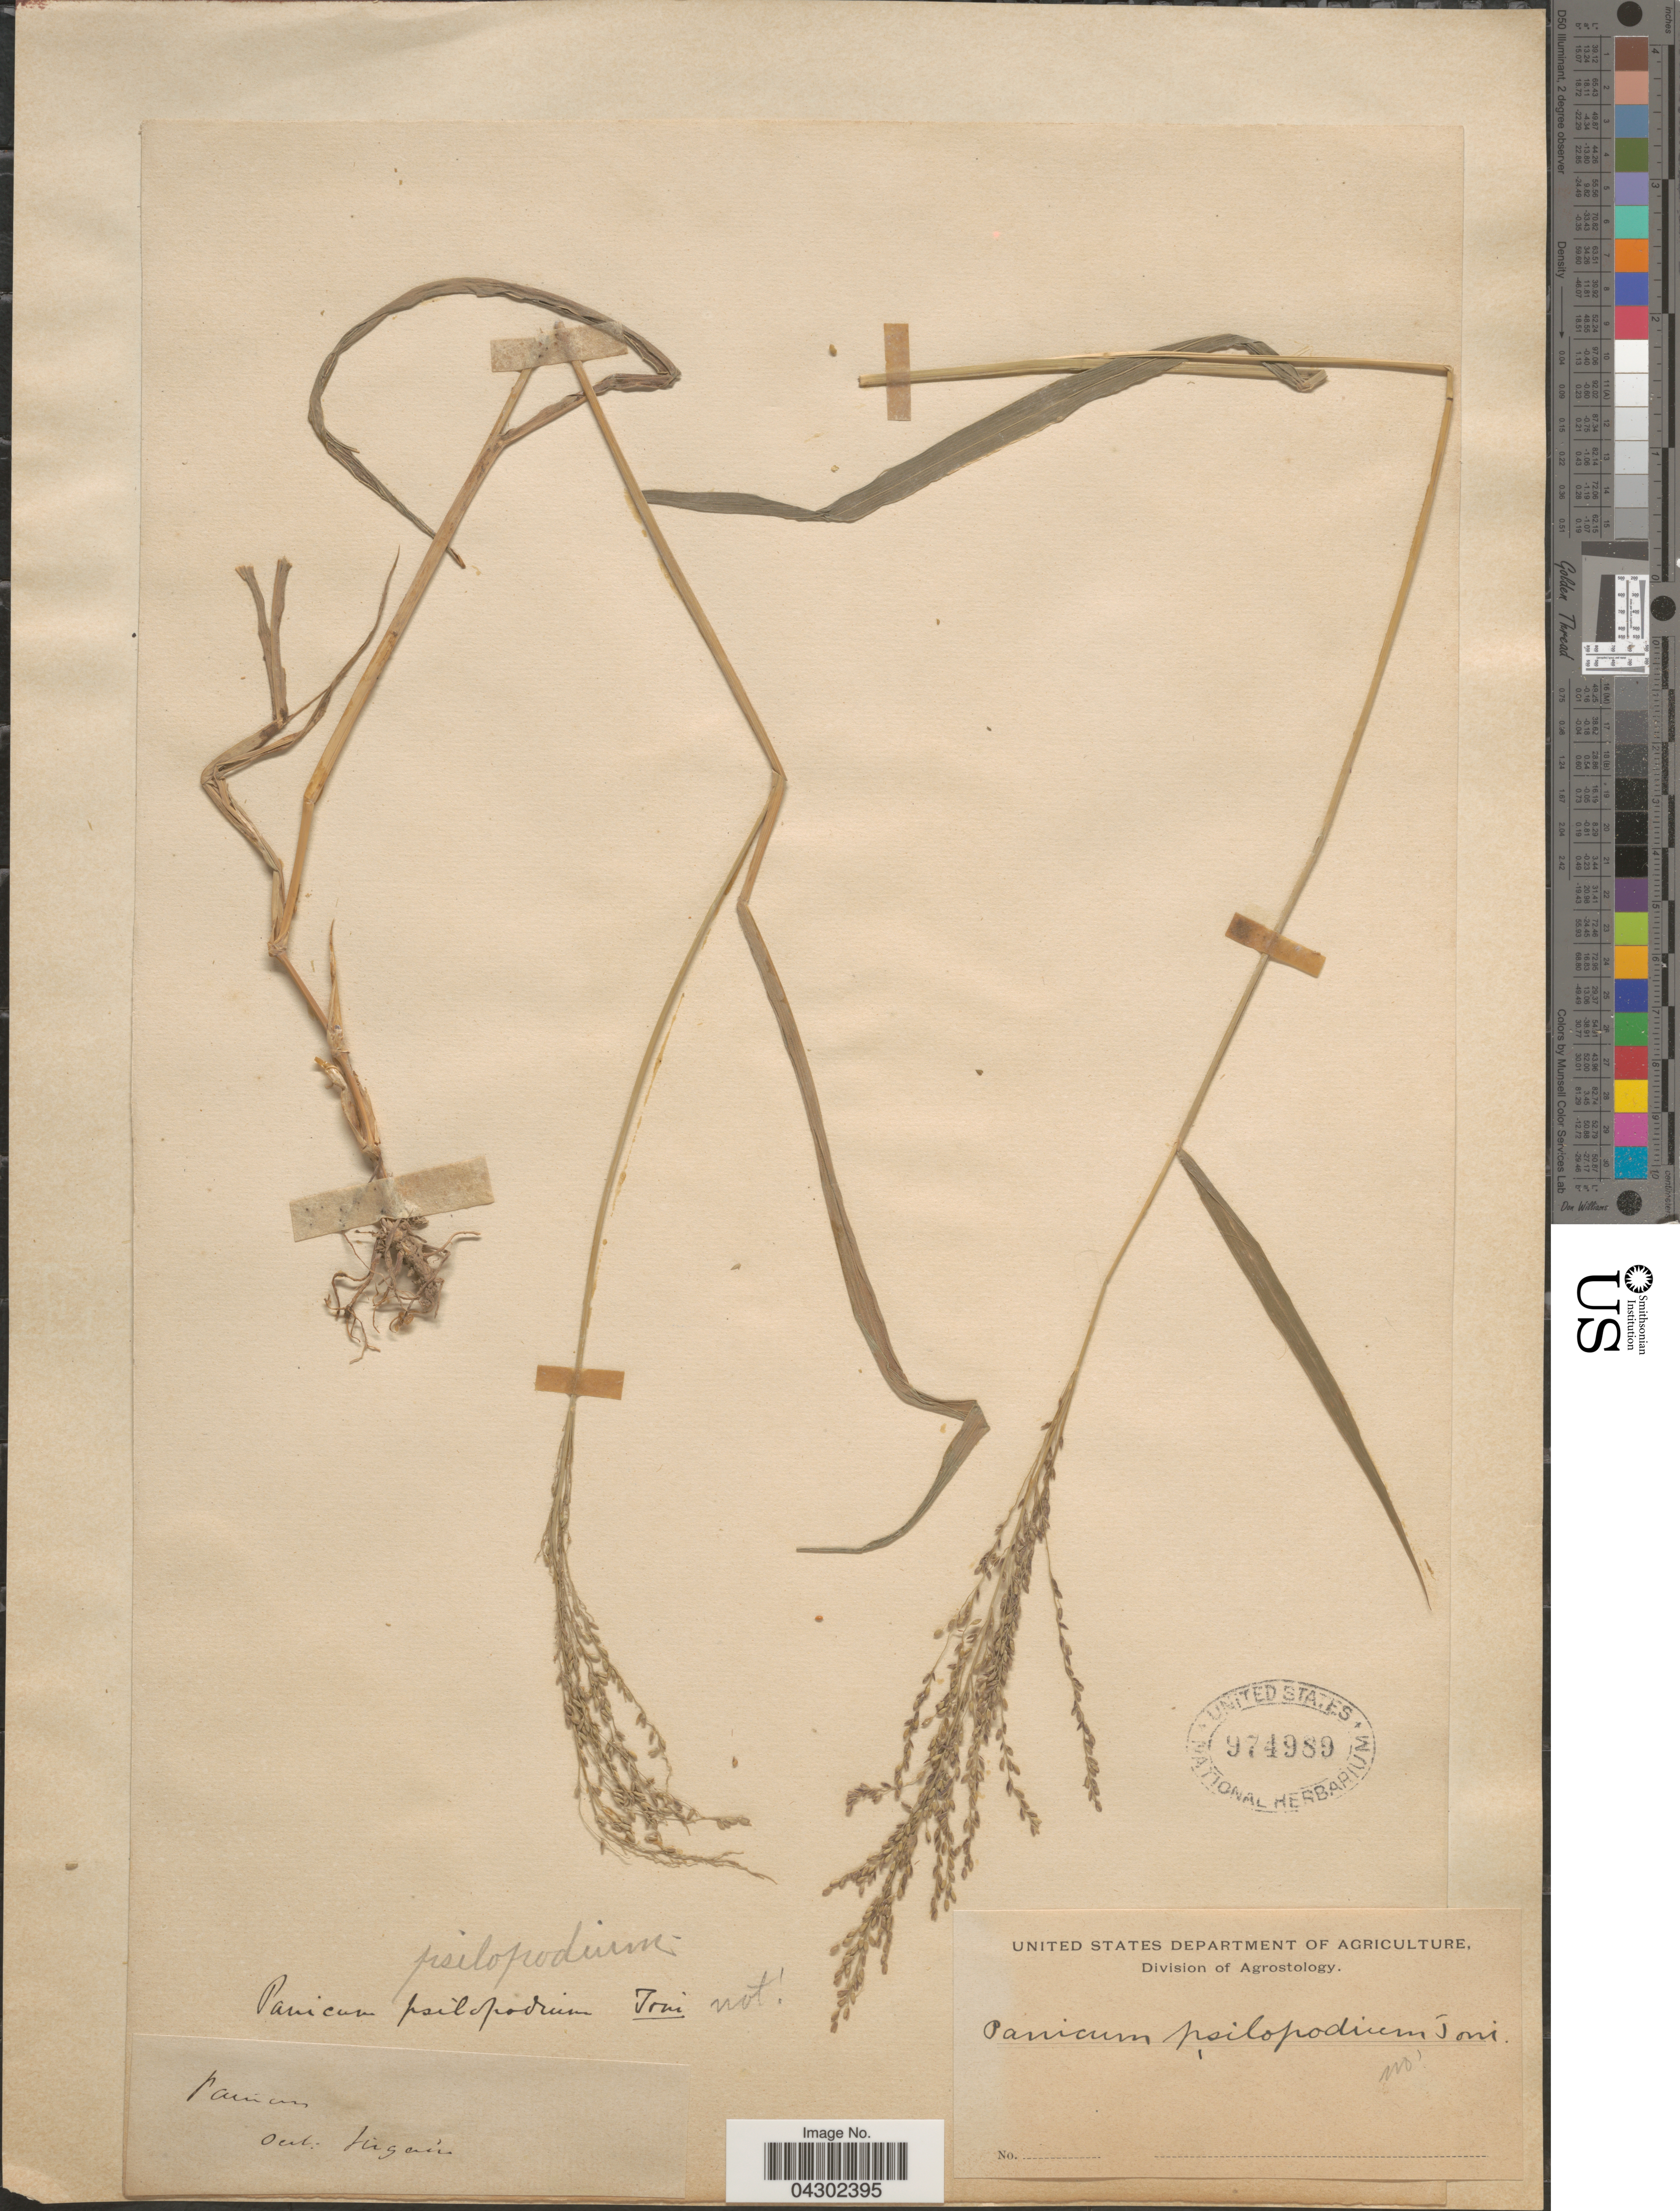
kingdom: Plantae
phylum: Tracheophyta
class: Liliopsida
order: Poales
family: Poaceae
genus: Panicum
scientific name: Panicum sp.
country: Nigeria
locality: Nigeria.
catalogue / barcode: US 974989